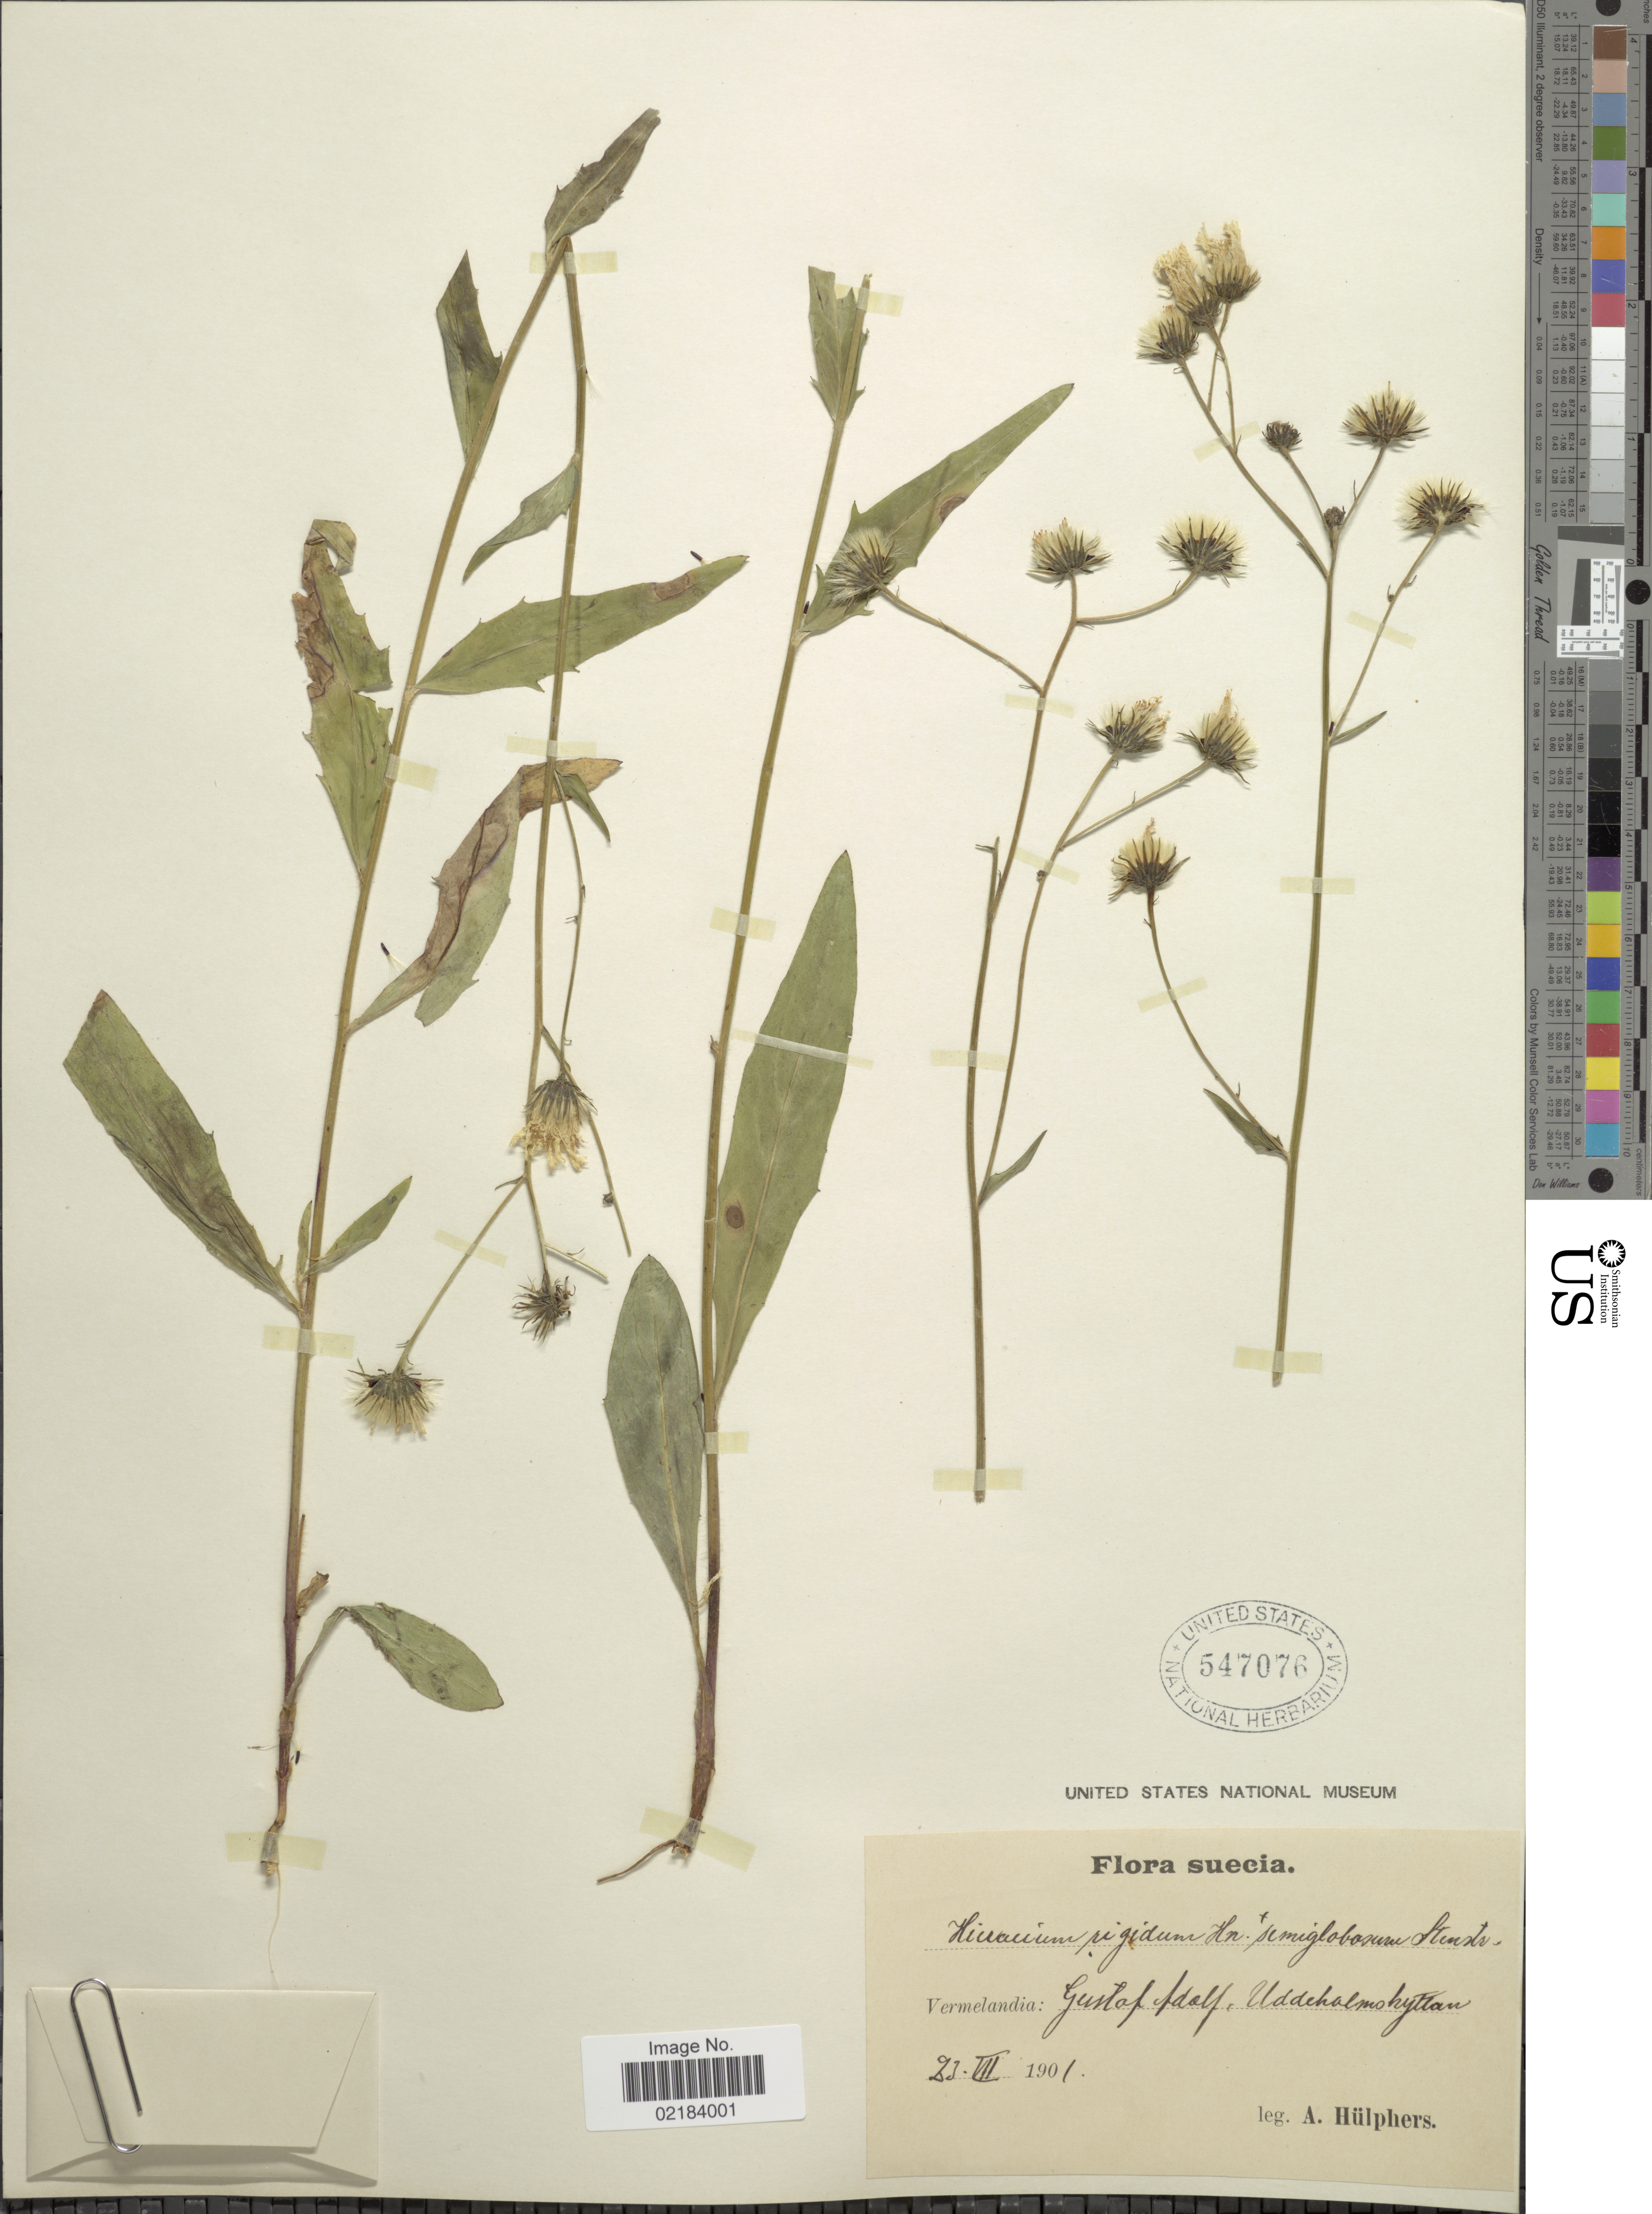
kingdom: Plantae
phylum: Tracheophyta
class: Magnoliopsida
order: Asterales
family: Asteraceae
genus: Hieracium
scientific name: Hieracium rigidum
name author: Hartm.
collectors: A. Hülphers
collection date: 1901-07-23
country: Sweden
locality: Suecica. Vermelandia Gustaf Adolf, Uddeholmshyttan.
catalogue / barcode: US 547076